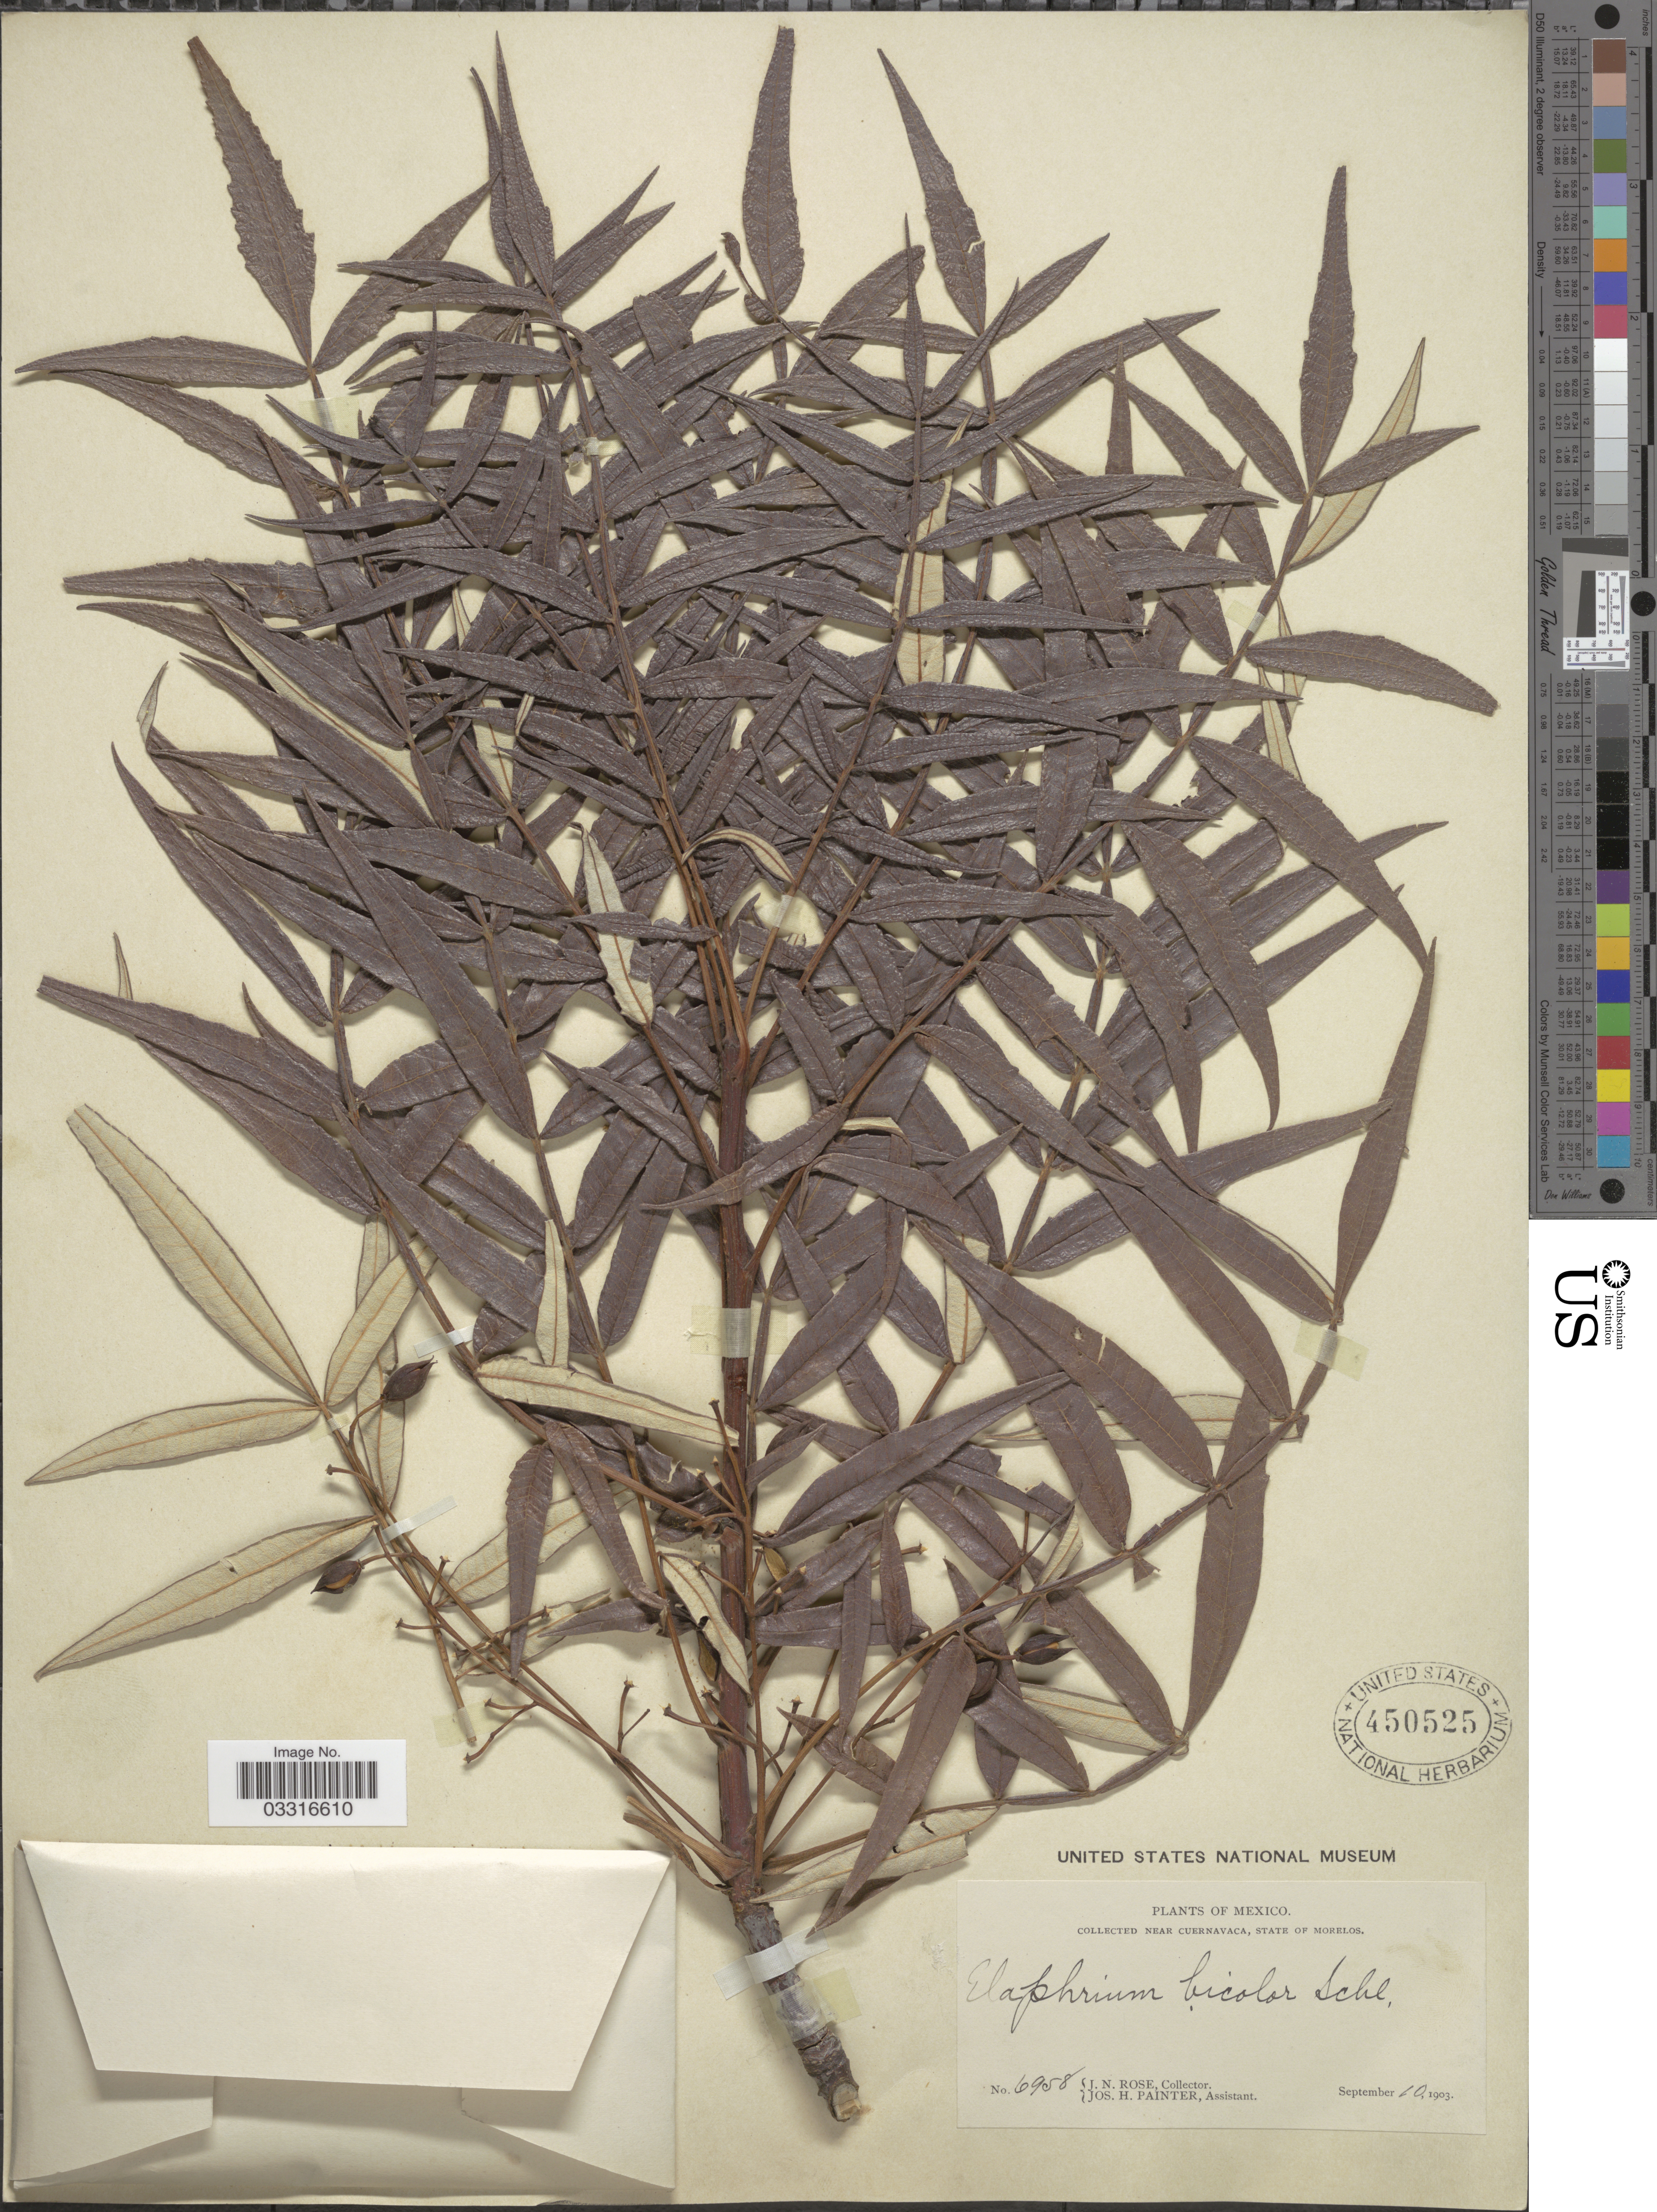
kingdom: Plantae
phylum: Tracheophyta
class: Magnoliopsida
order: Sapindales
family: Burseraceae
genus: Bursera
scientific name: Bursera bicolor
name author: (Willd. ex Schltdl.) Engl.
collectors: J. N. Rose & J. H. Painter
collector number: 6958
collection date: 1903-09-10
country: Mexico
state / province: Morelos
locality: Near Cuernavaca.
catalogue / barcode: US 450525